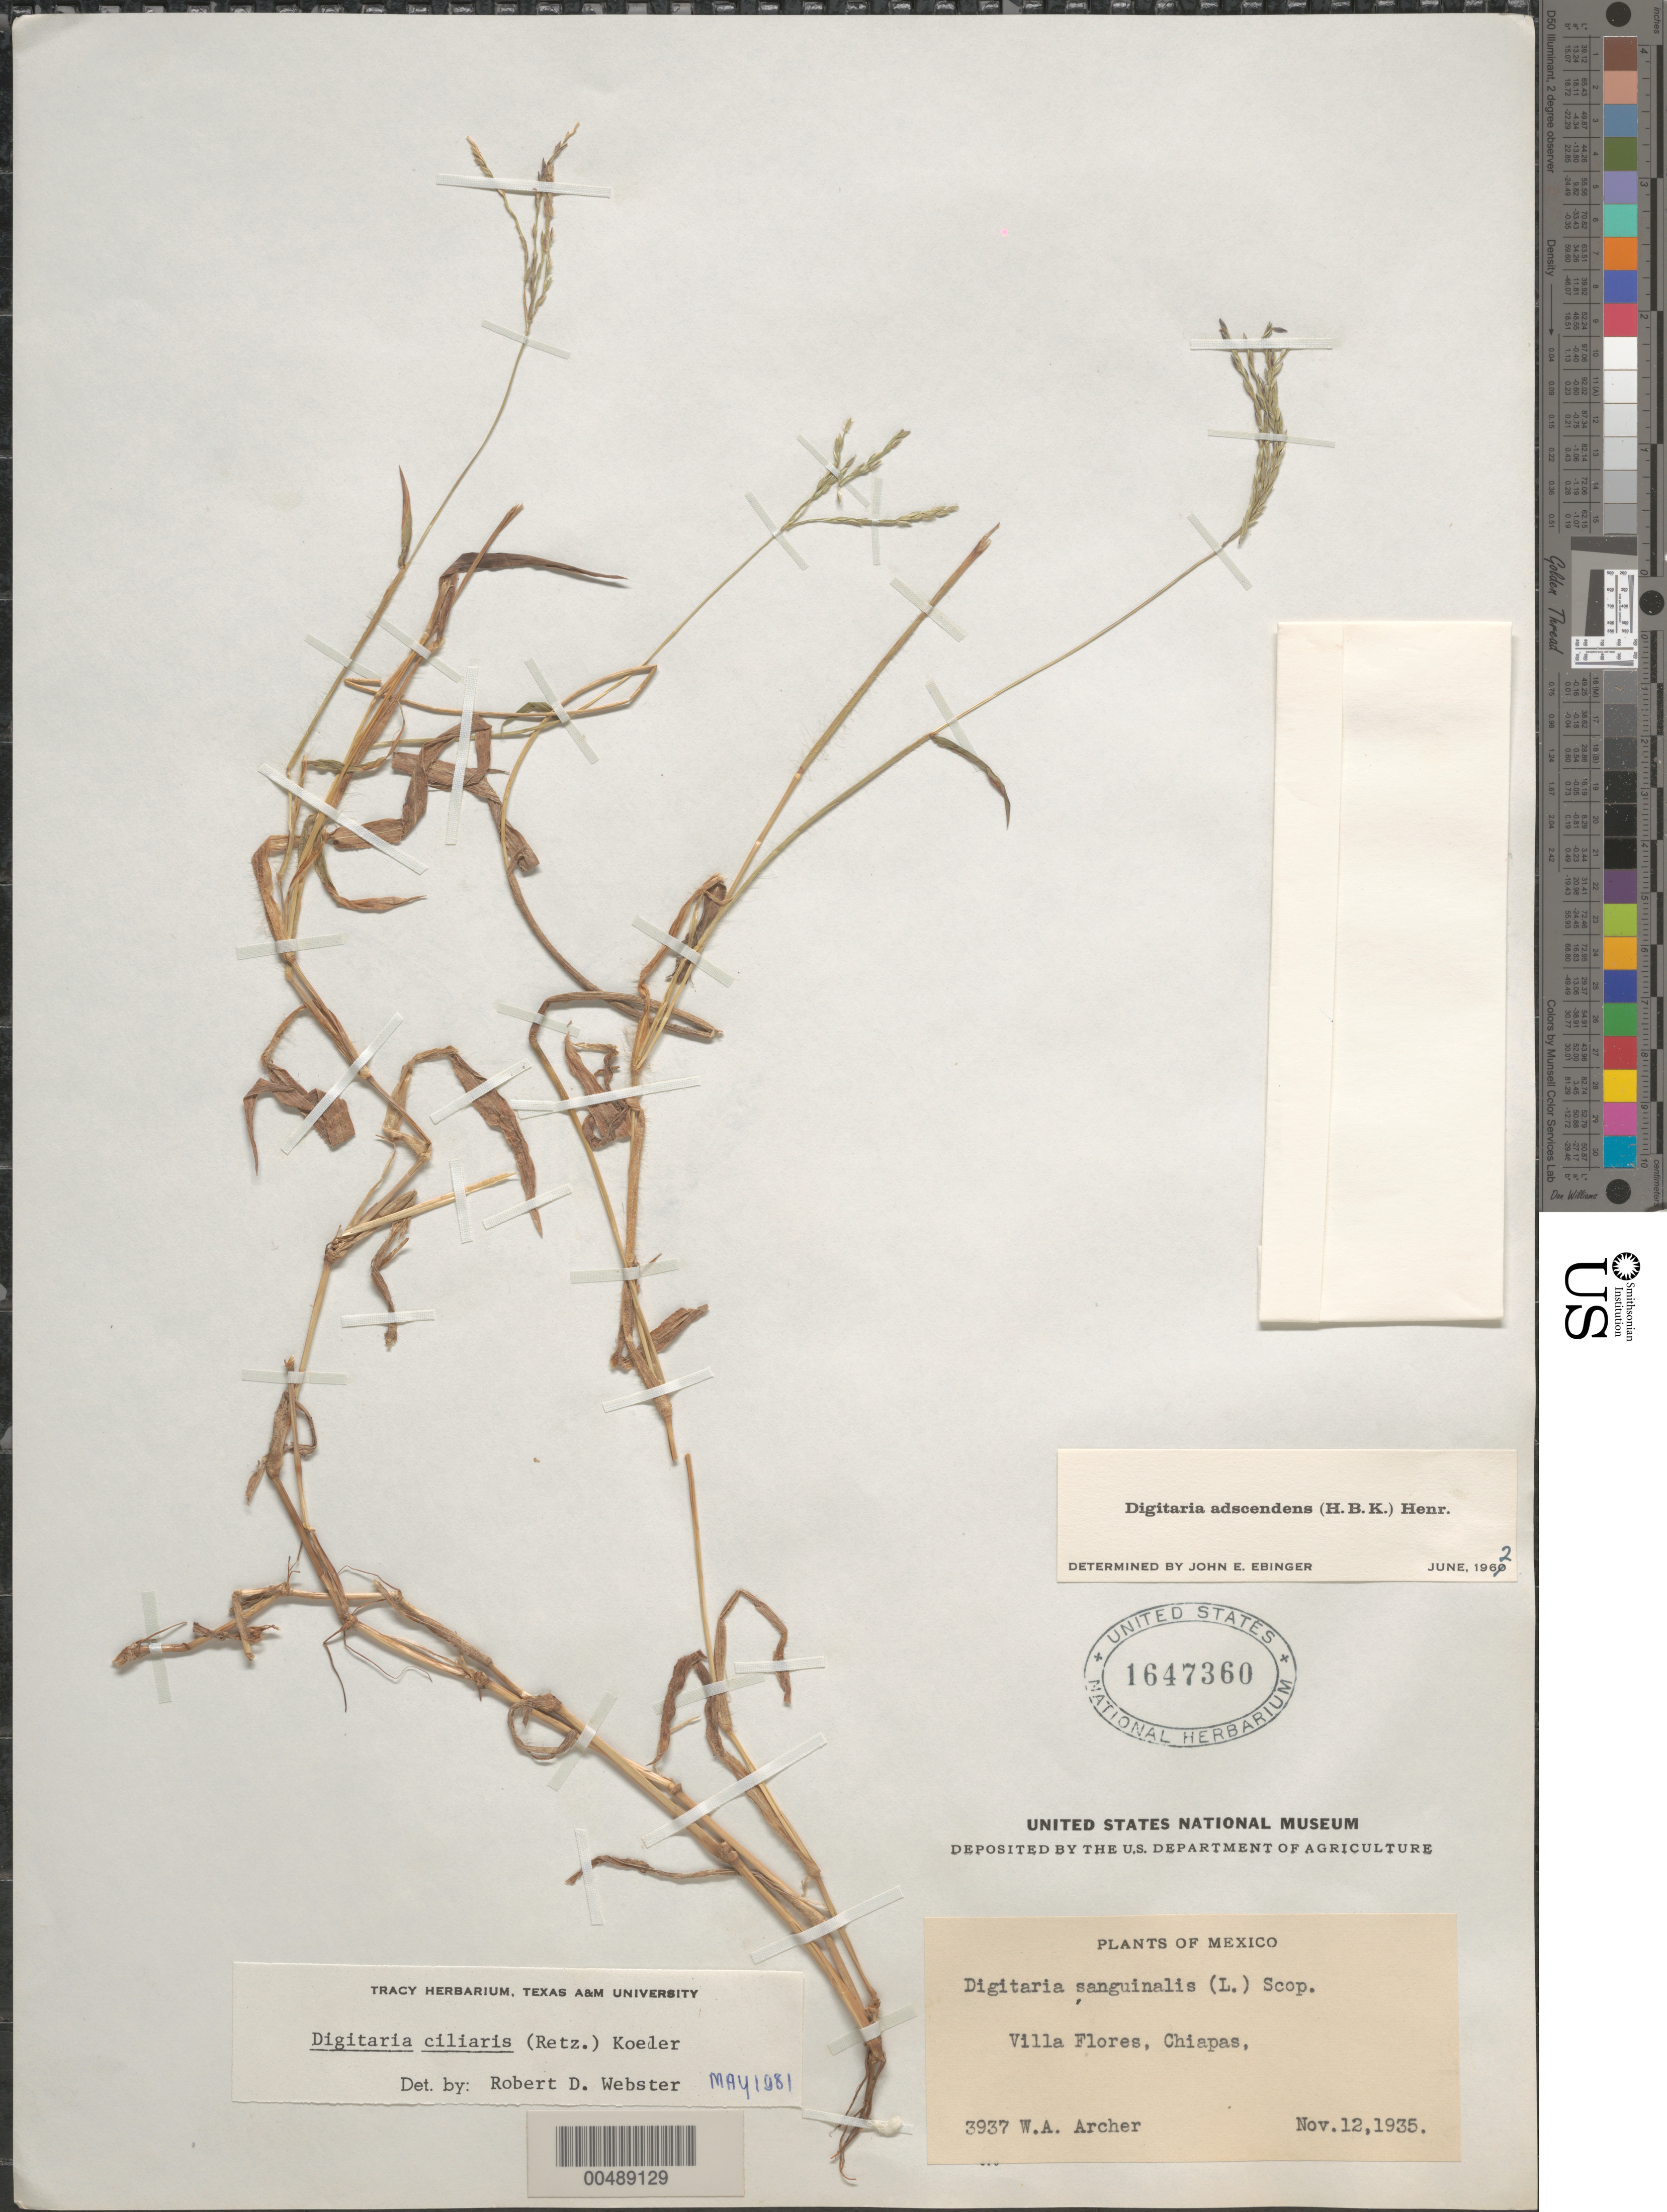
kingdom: Plantae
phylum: Tracheophyta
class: Liliopsida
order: Poales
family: Poaceae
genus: Digitaria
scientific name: Digitaria ciliaris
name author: (Retz.) Koeler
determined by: Webster, Robert D.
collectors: W. A. Archer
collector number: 3937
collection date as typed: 12 Nov 1935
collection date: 1935-11-12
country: Mexico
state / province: Chiapas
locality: Villa Flores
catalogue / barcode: US 1647360